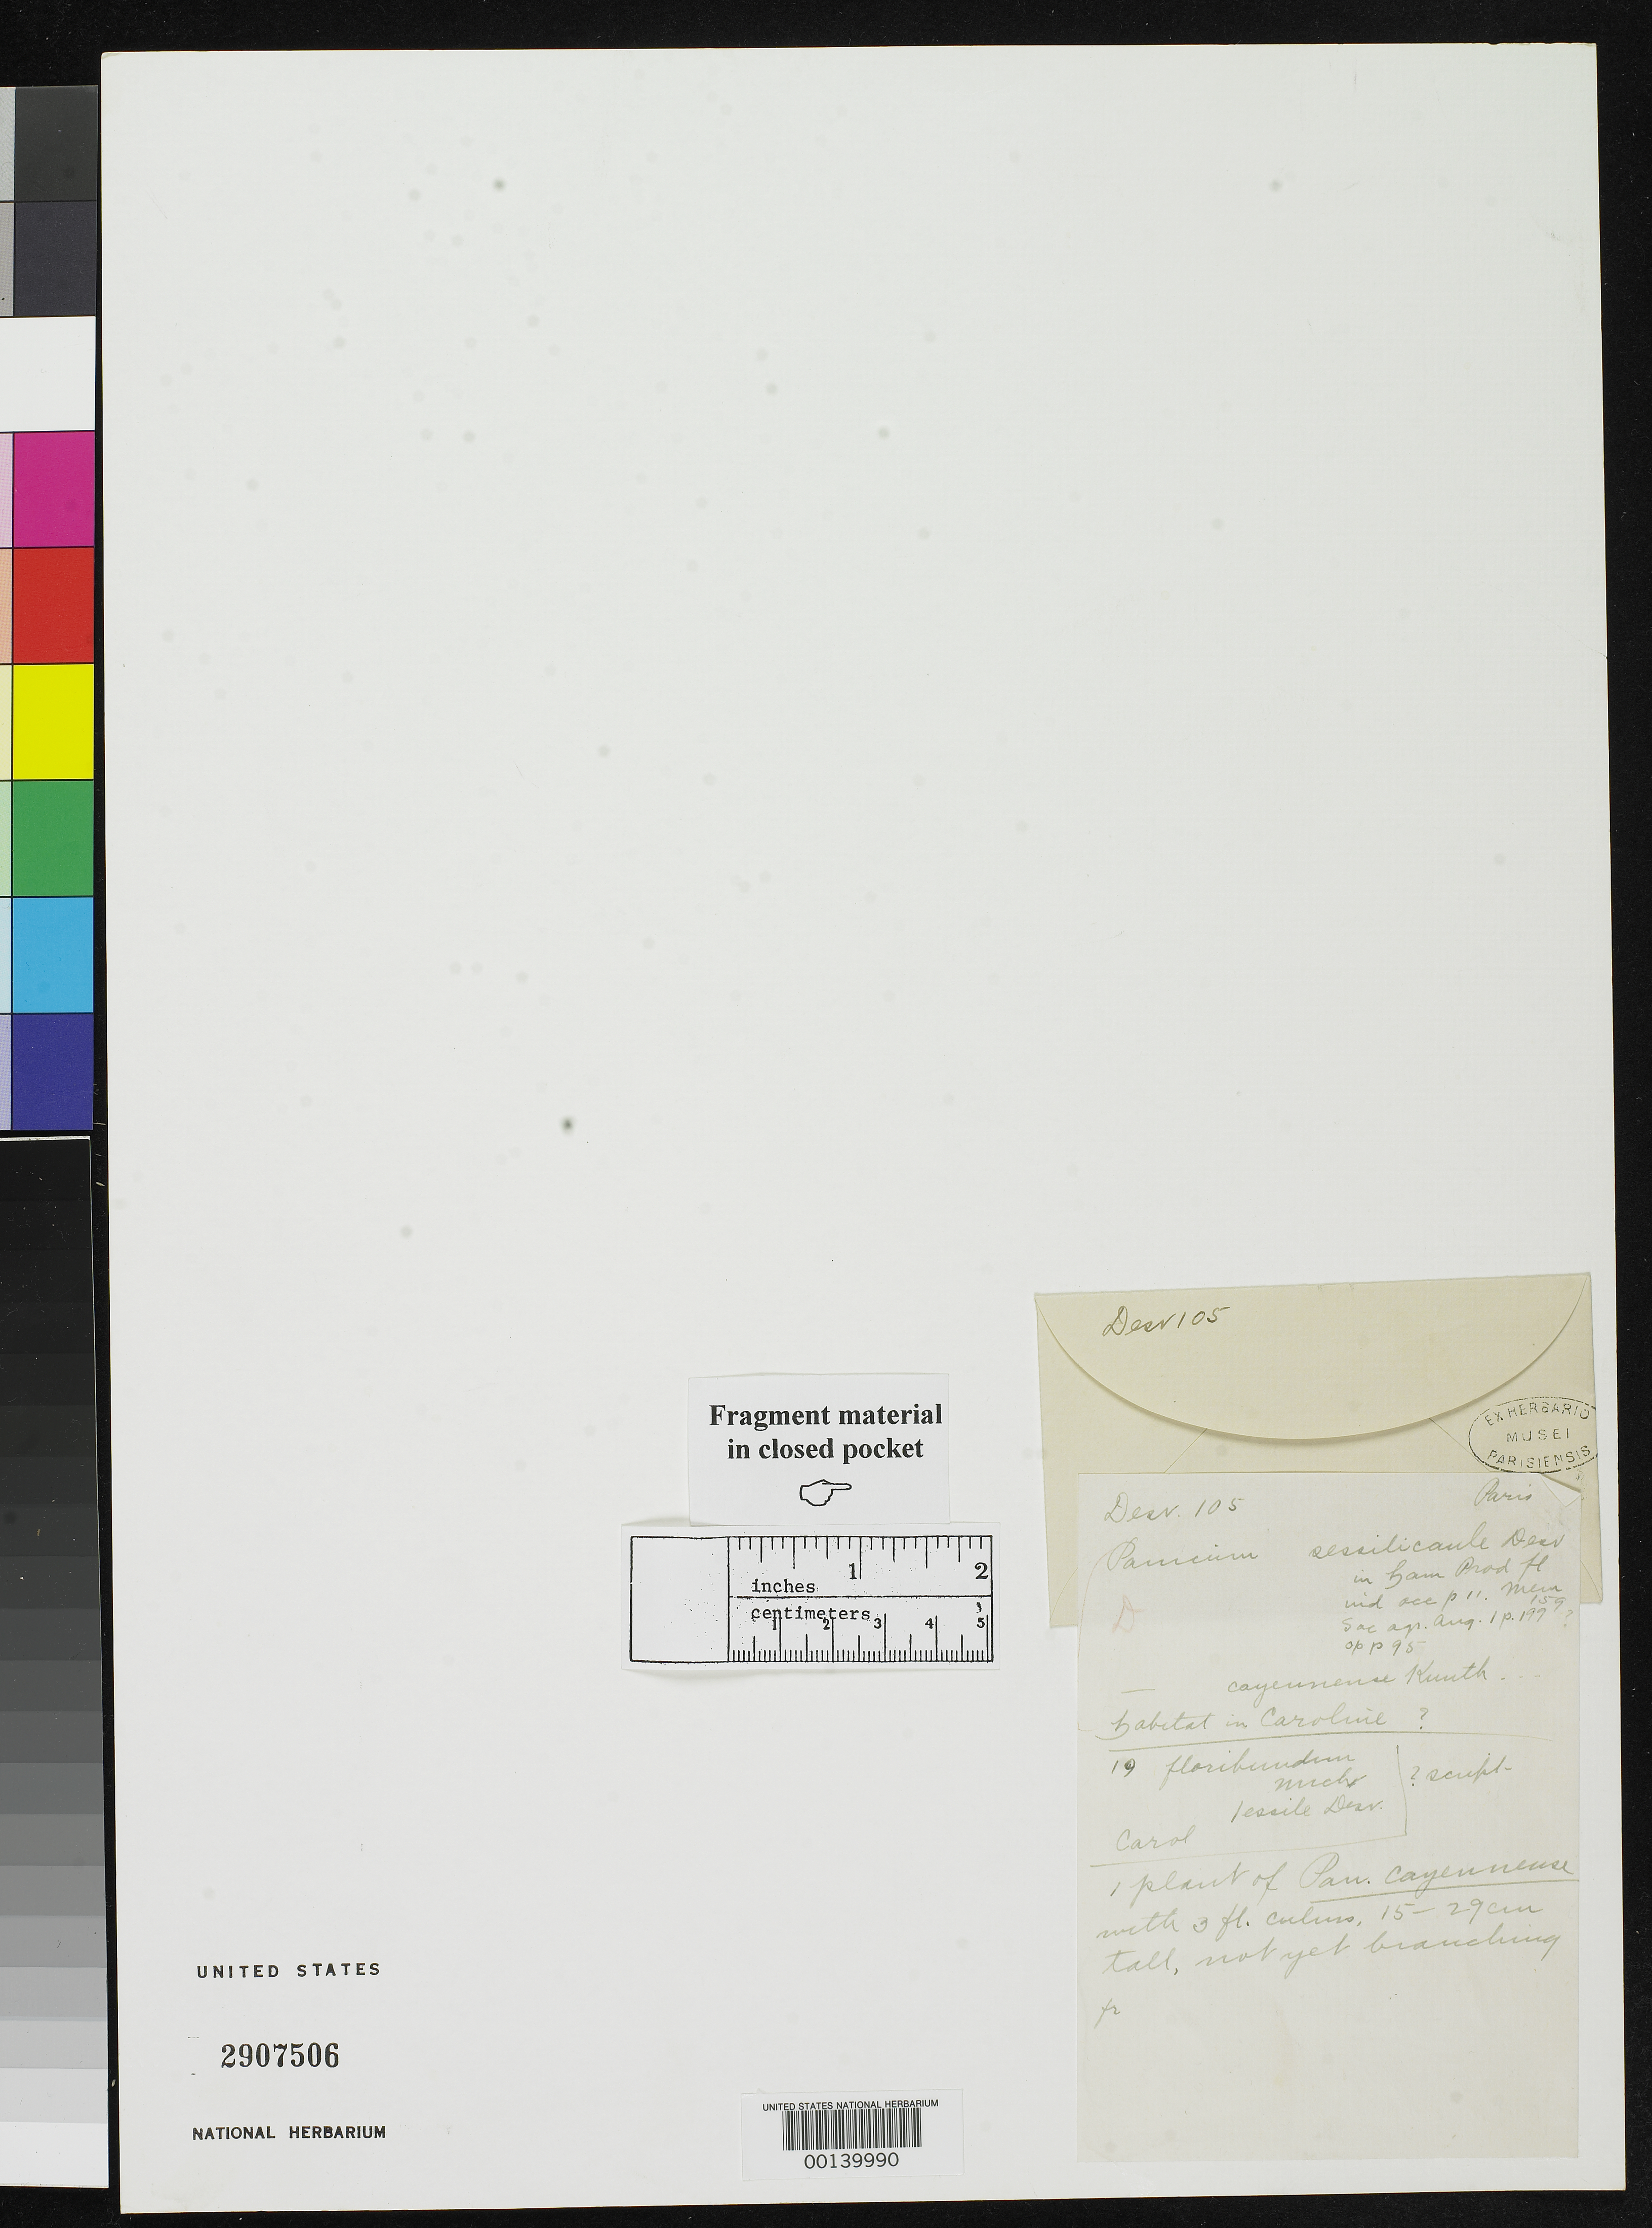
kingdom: Plantae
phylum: Tracheophyta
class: Liliopsida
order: Poales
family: Poaceae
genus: Panicum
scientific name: Panicum sessilicaule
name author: Desv.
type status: Type Fragment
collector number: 105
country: United States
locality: Habitat in Caroline.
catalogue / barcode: US 2907506